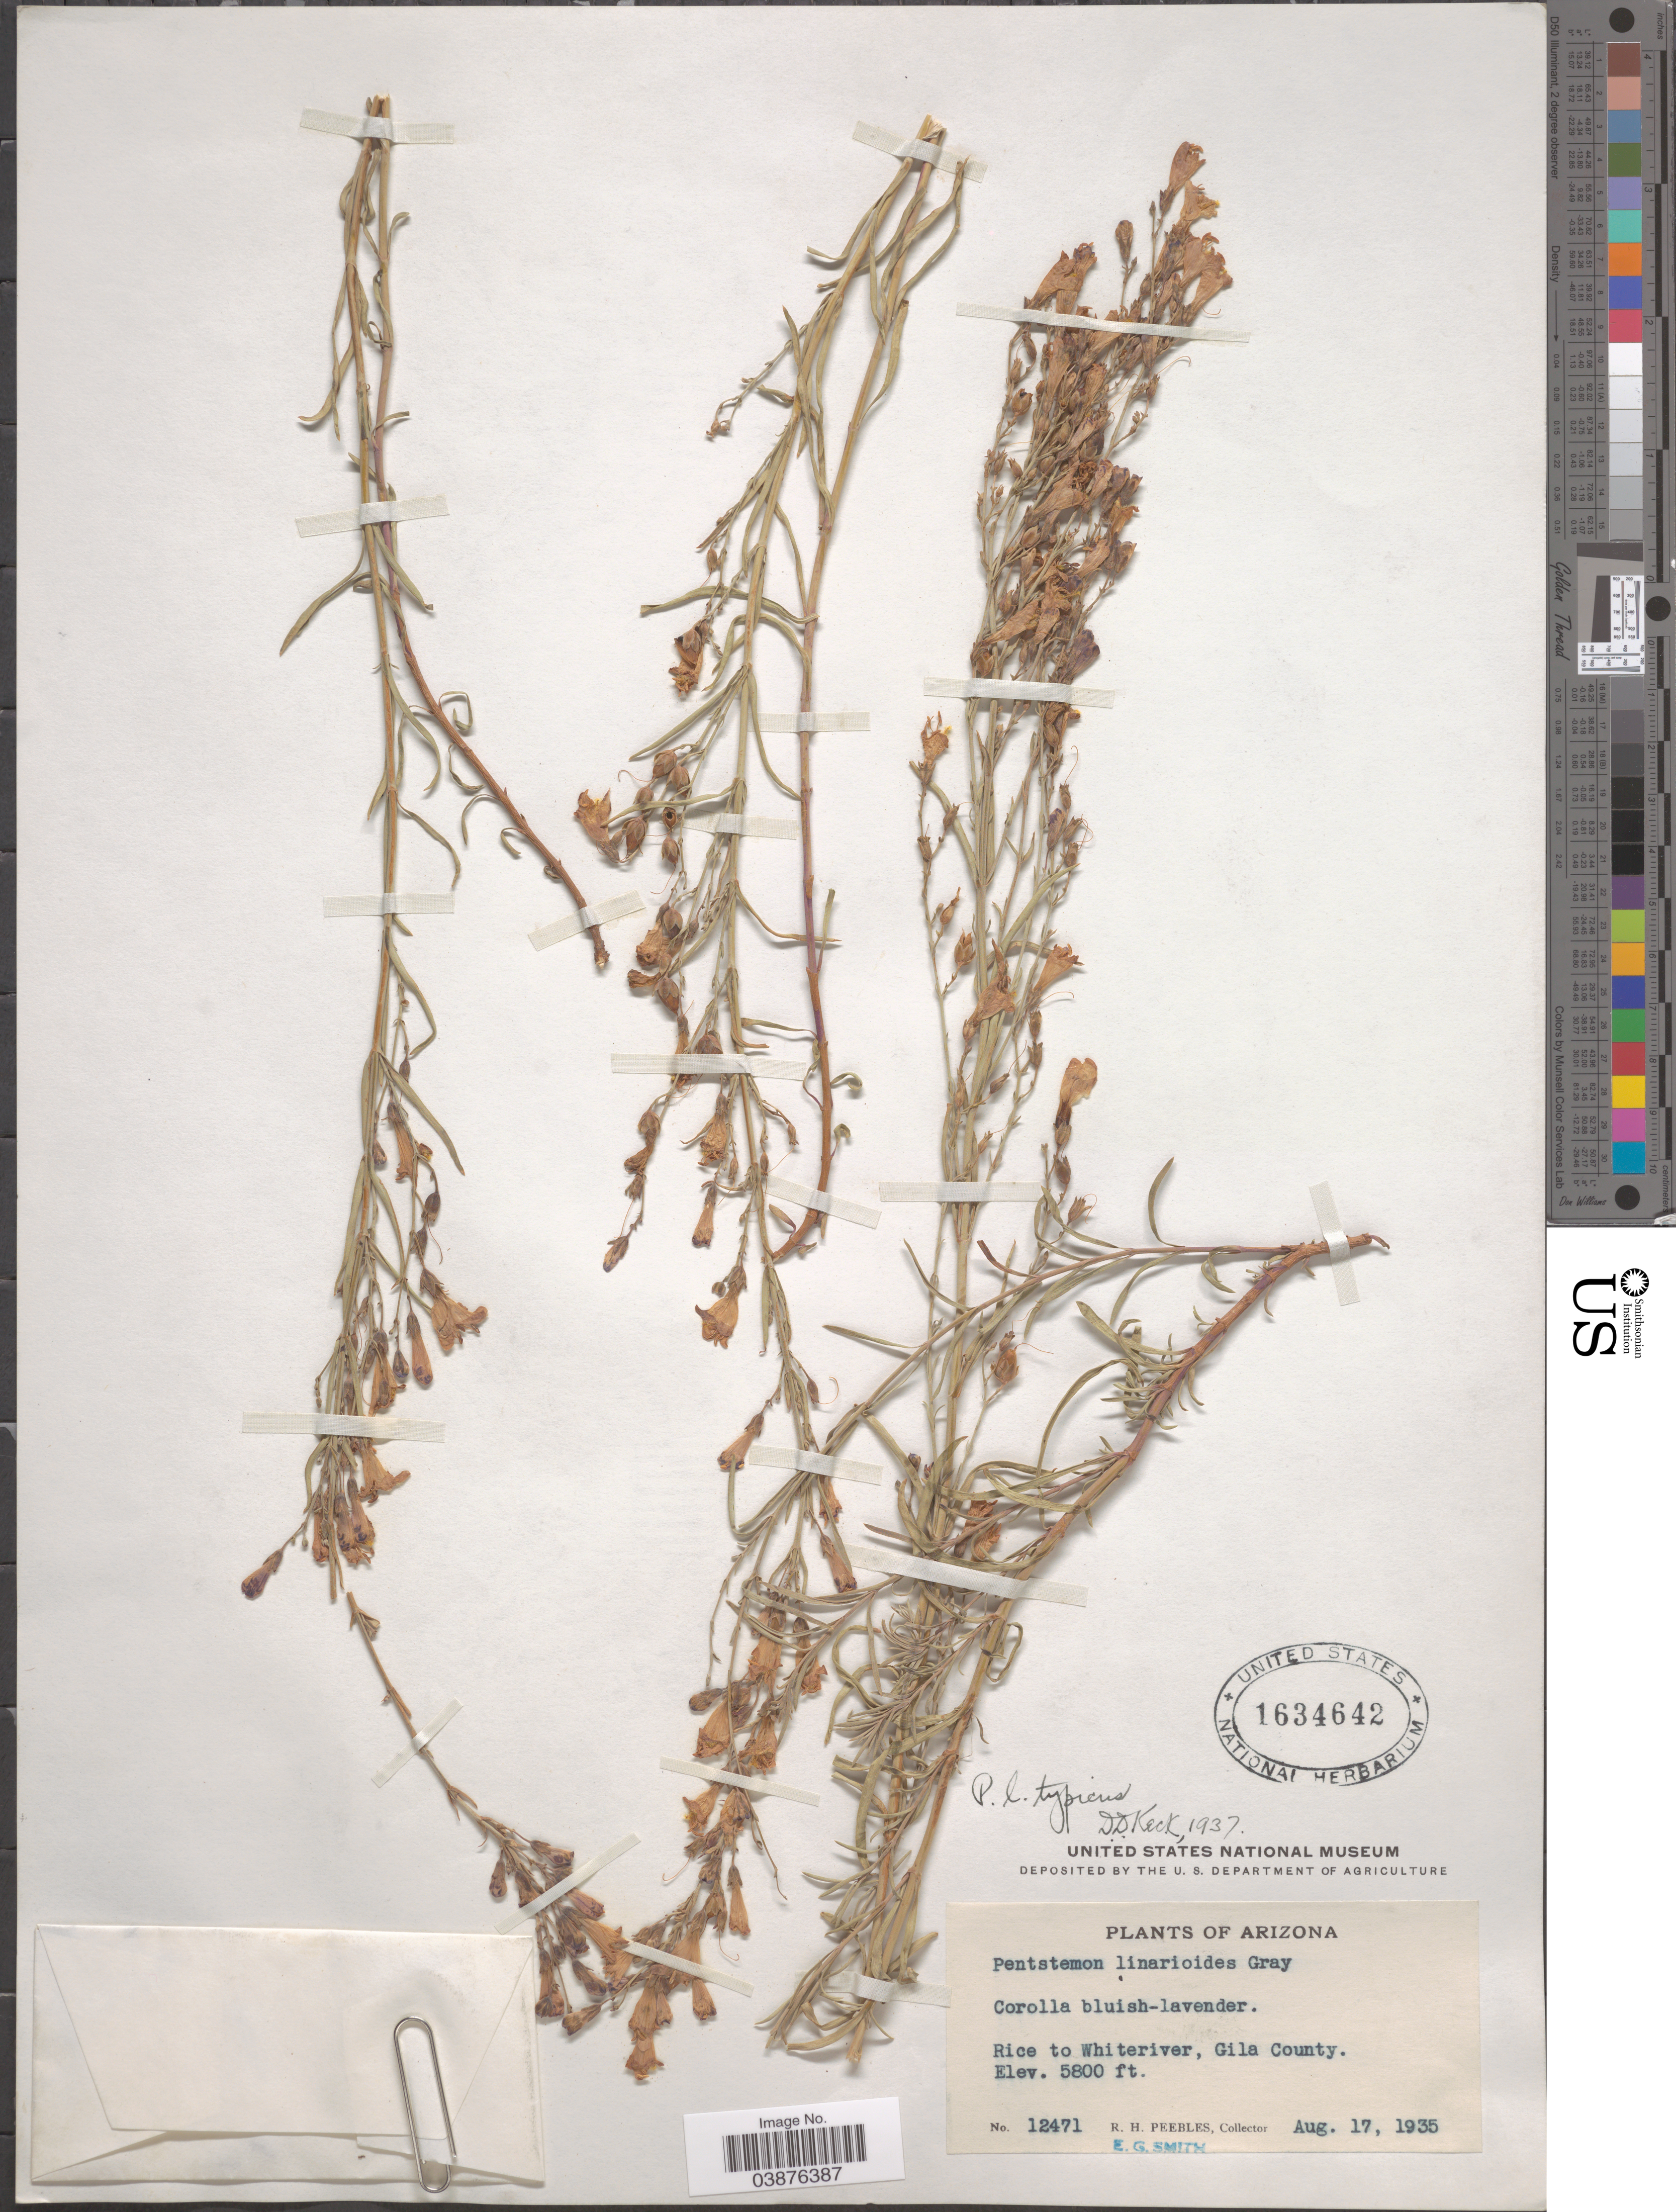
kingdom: Plantae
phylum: Tracheophyta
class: Magnoliopsida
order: Lamiales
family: Plantaginaceae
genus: Penstemon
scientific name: Penstemon linarioides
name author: A. Gray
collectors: R. H. Peebles & E. G. Smith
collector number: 12471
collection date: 1935-08-17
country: United States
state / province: Arizona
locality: Rice to Whiteriver, Gila County.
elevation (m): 1768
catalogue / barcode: US 1634642